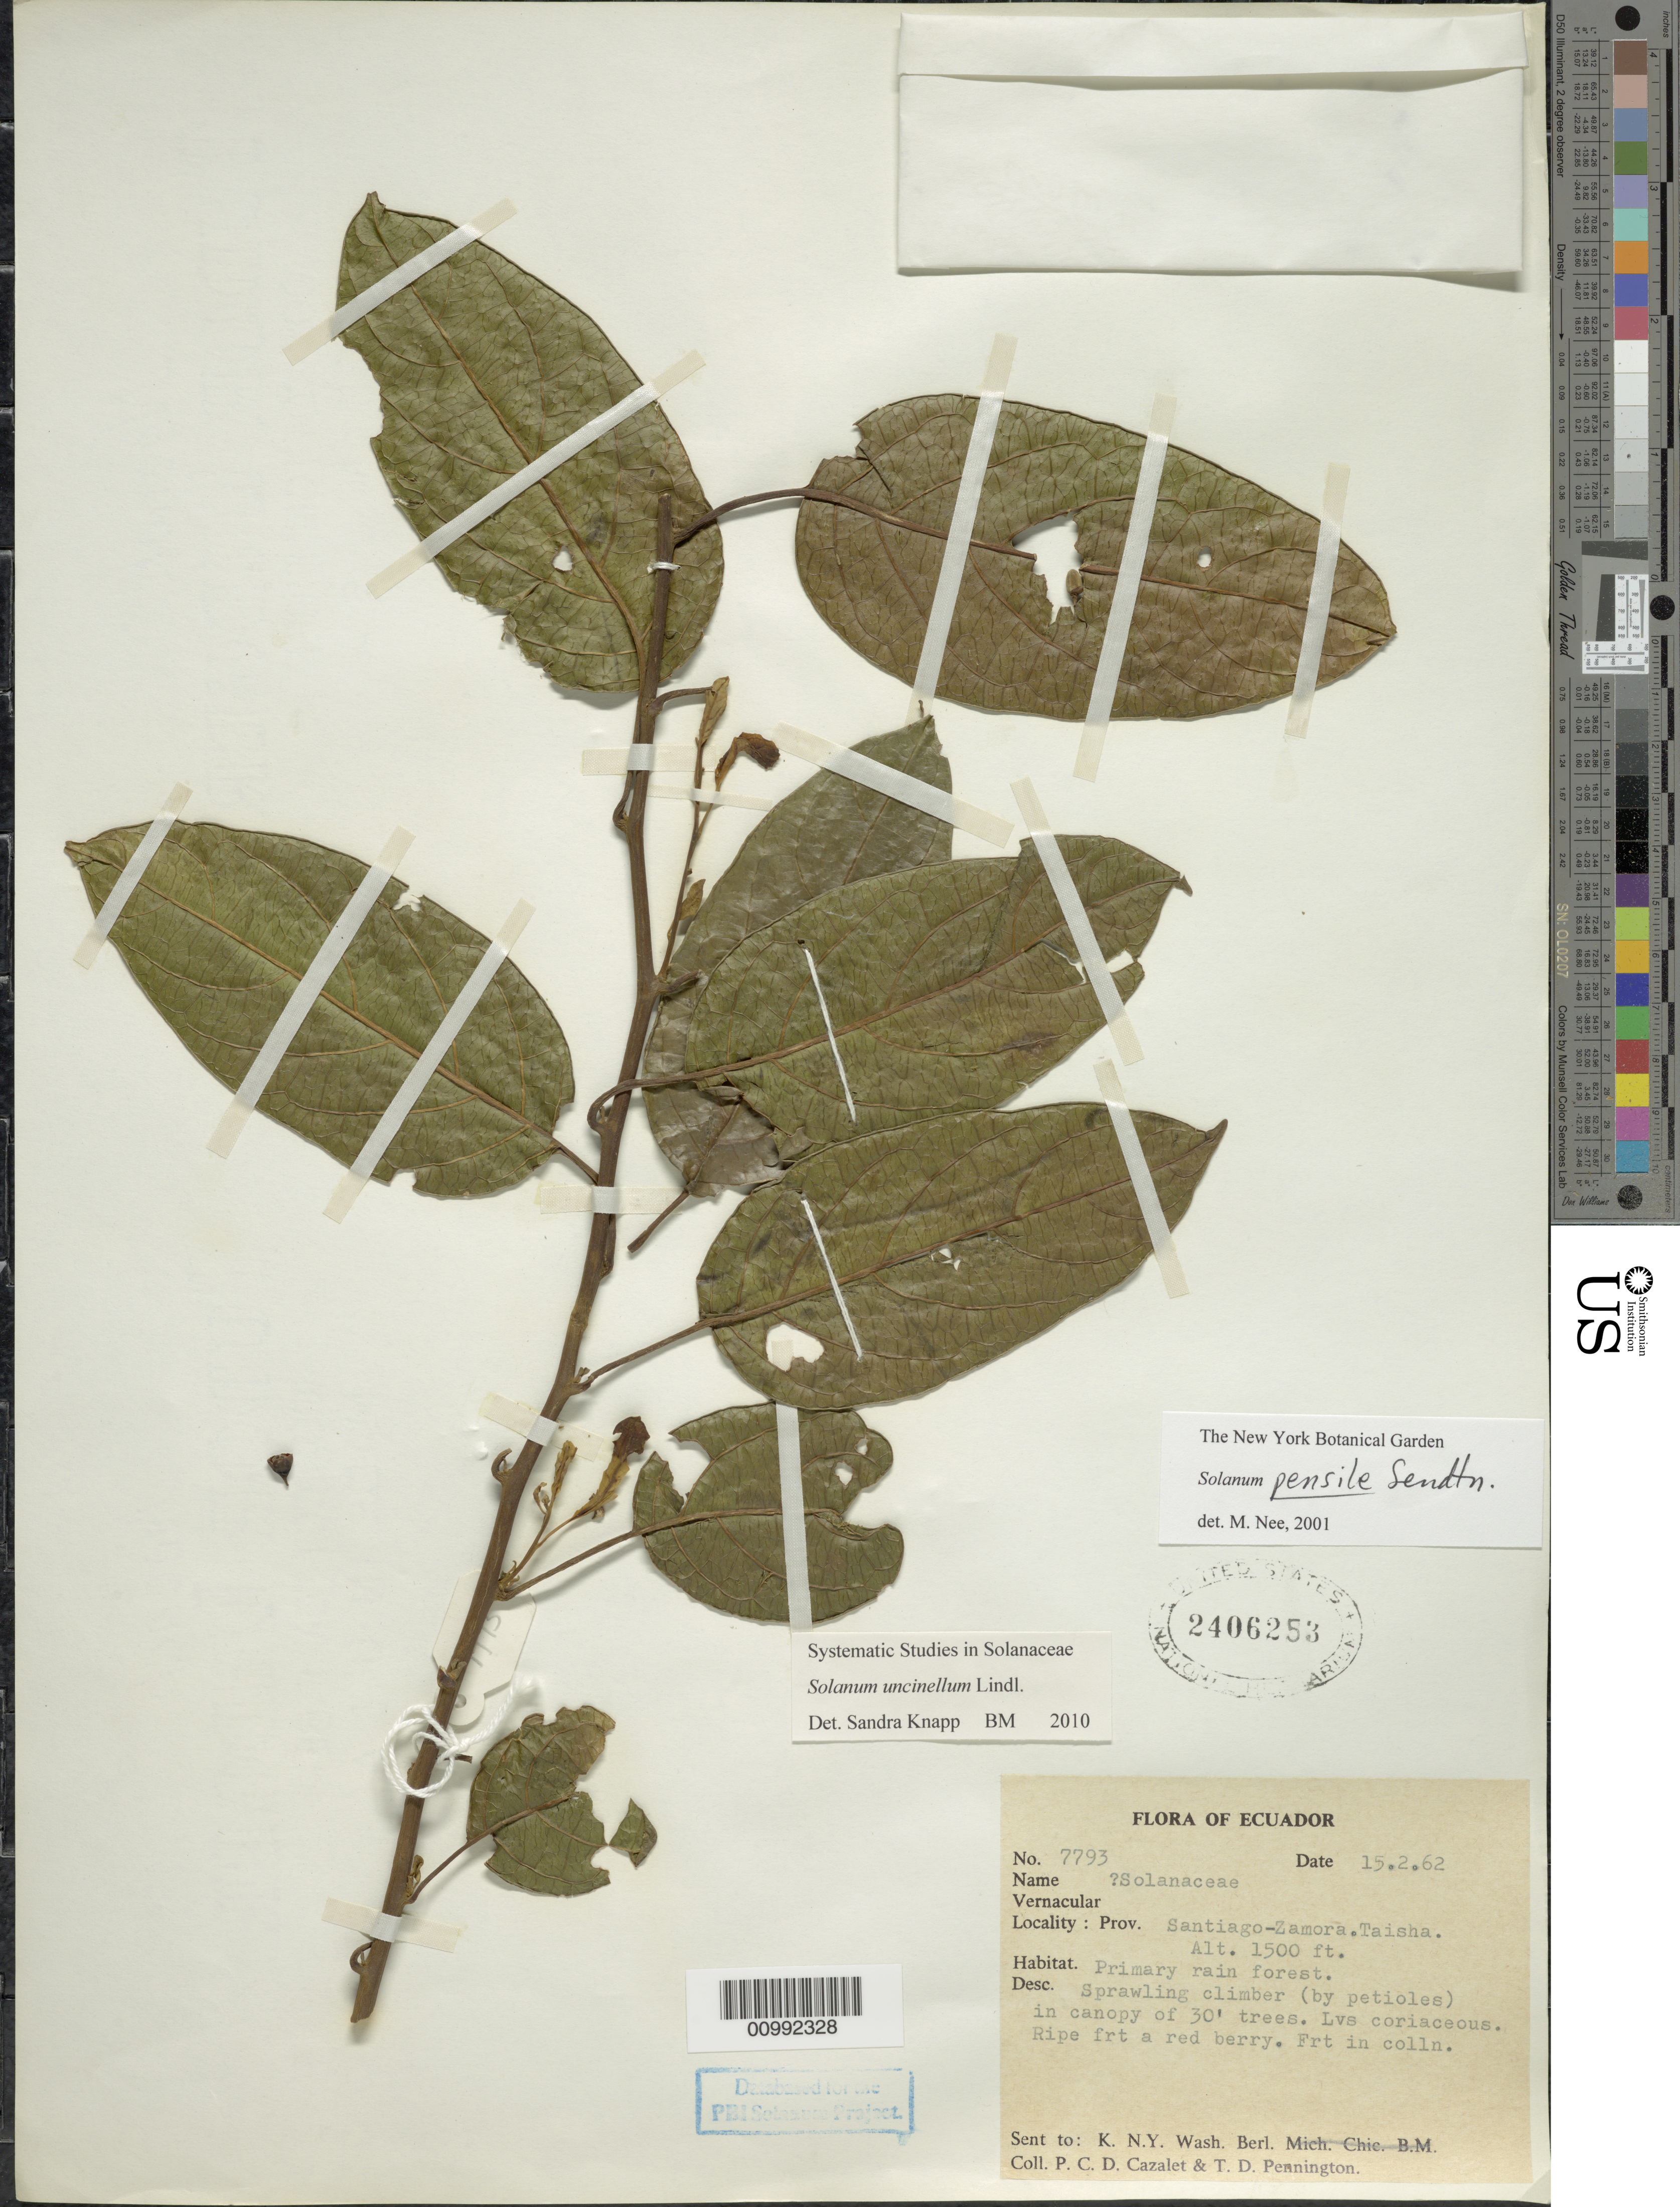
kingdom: Plantae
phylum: Tracheophyta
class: Magnoliopsida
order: Solanales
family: Solanaceae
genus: Solanum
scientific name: Solanum uncinellum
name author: Lindl.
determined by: Knapp, S. D.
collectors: P. C. D. Cazalet & T. D. Pennington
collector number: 7793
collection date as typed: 15 Feb 1952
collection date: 1952-02-15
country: Ecuador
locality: Santiago-Zamora [either Morona-Santiago or Zamora-Chinchipe]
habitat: primary rain forest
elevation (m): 457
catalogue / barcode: US 2406253